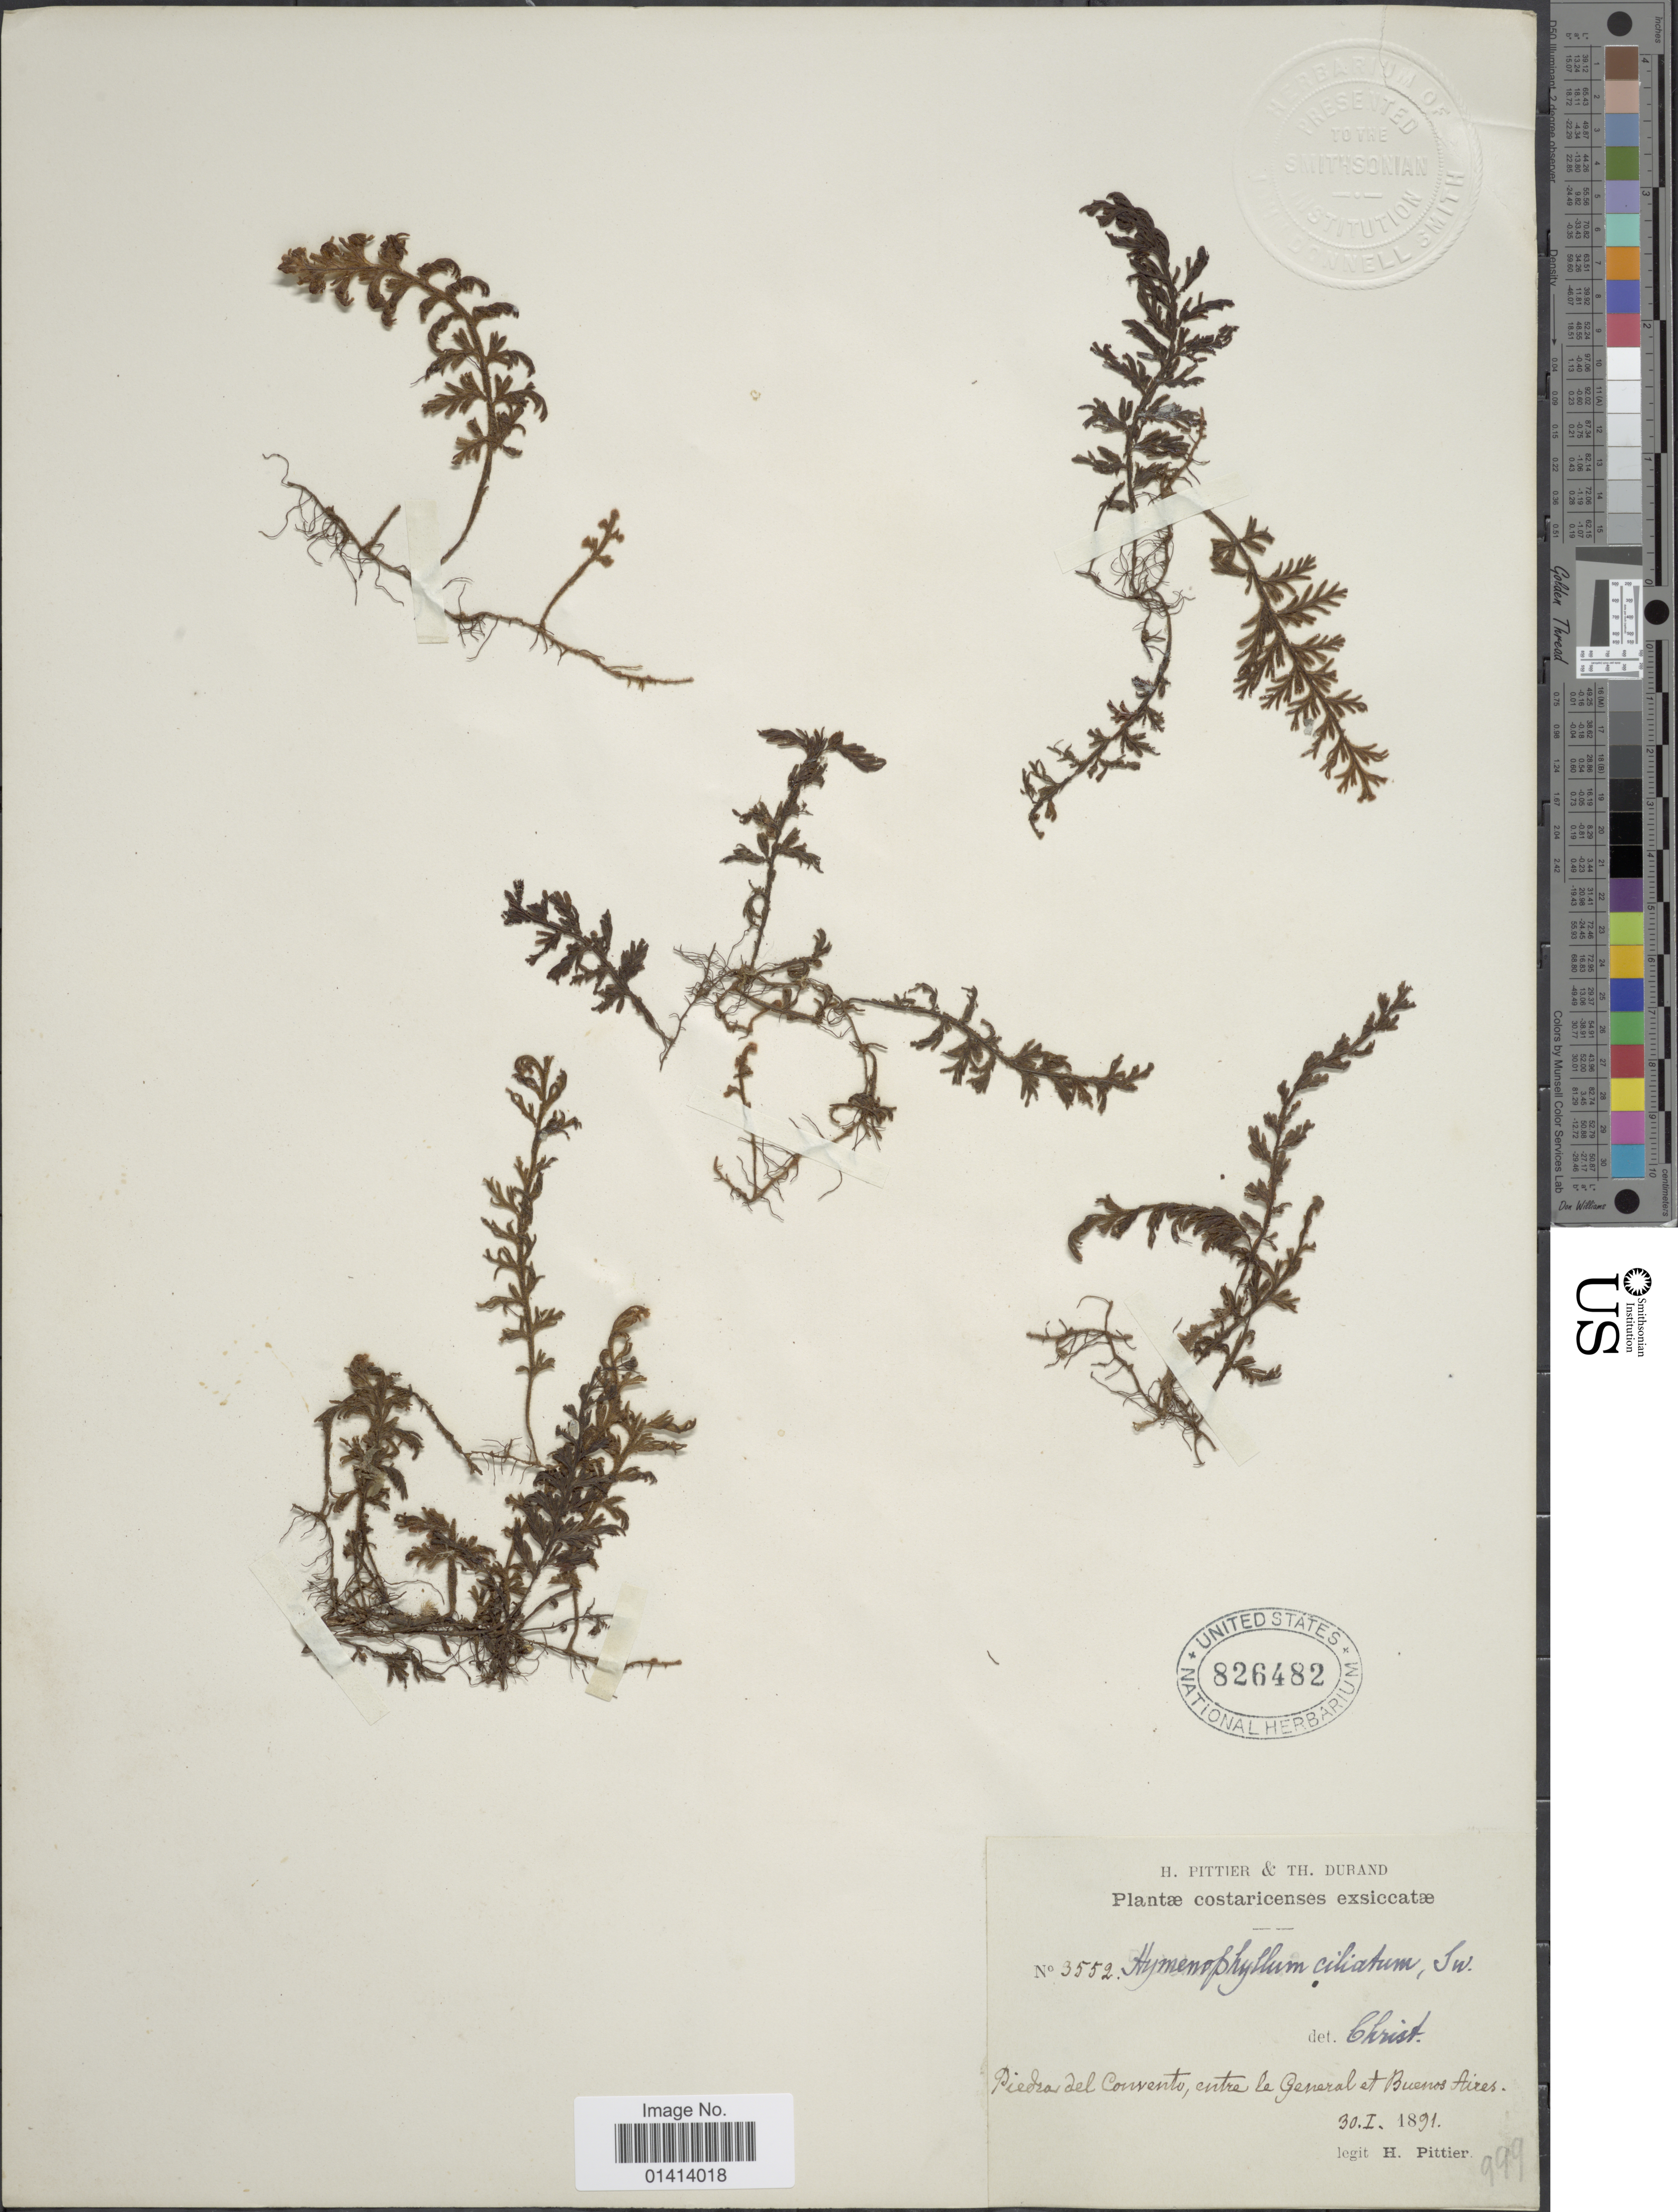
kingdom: Plantae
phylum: Tracheophyta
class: Polypodiopsida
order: Hymenophyllales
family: Hymenophyllaceae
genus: Hymenophyllum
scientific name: Hymenophyllum hirsutum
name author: (L.) Sw.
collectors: H. F. Pittier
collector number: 3552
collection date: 1891-01-30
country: Costa Rica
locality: Piedra del Conveto, entre le General el Buenaos Aires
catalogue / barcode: US 826482